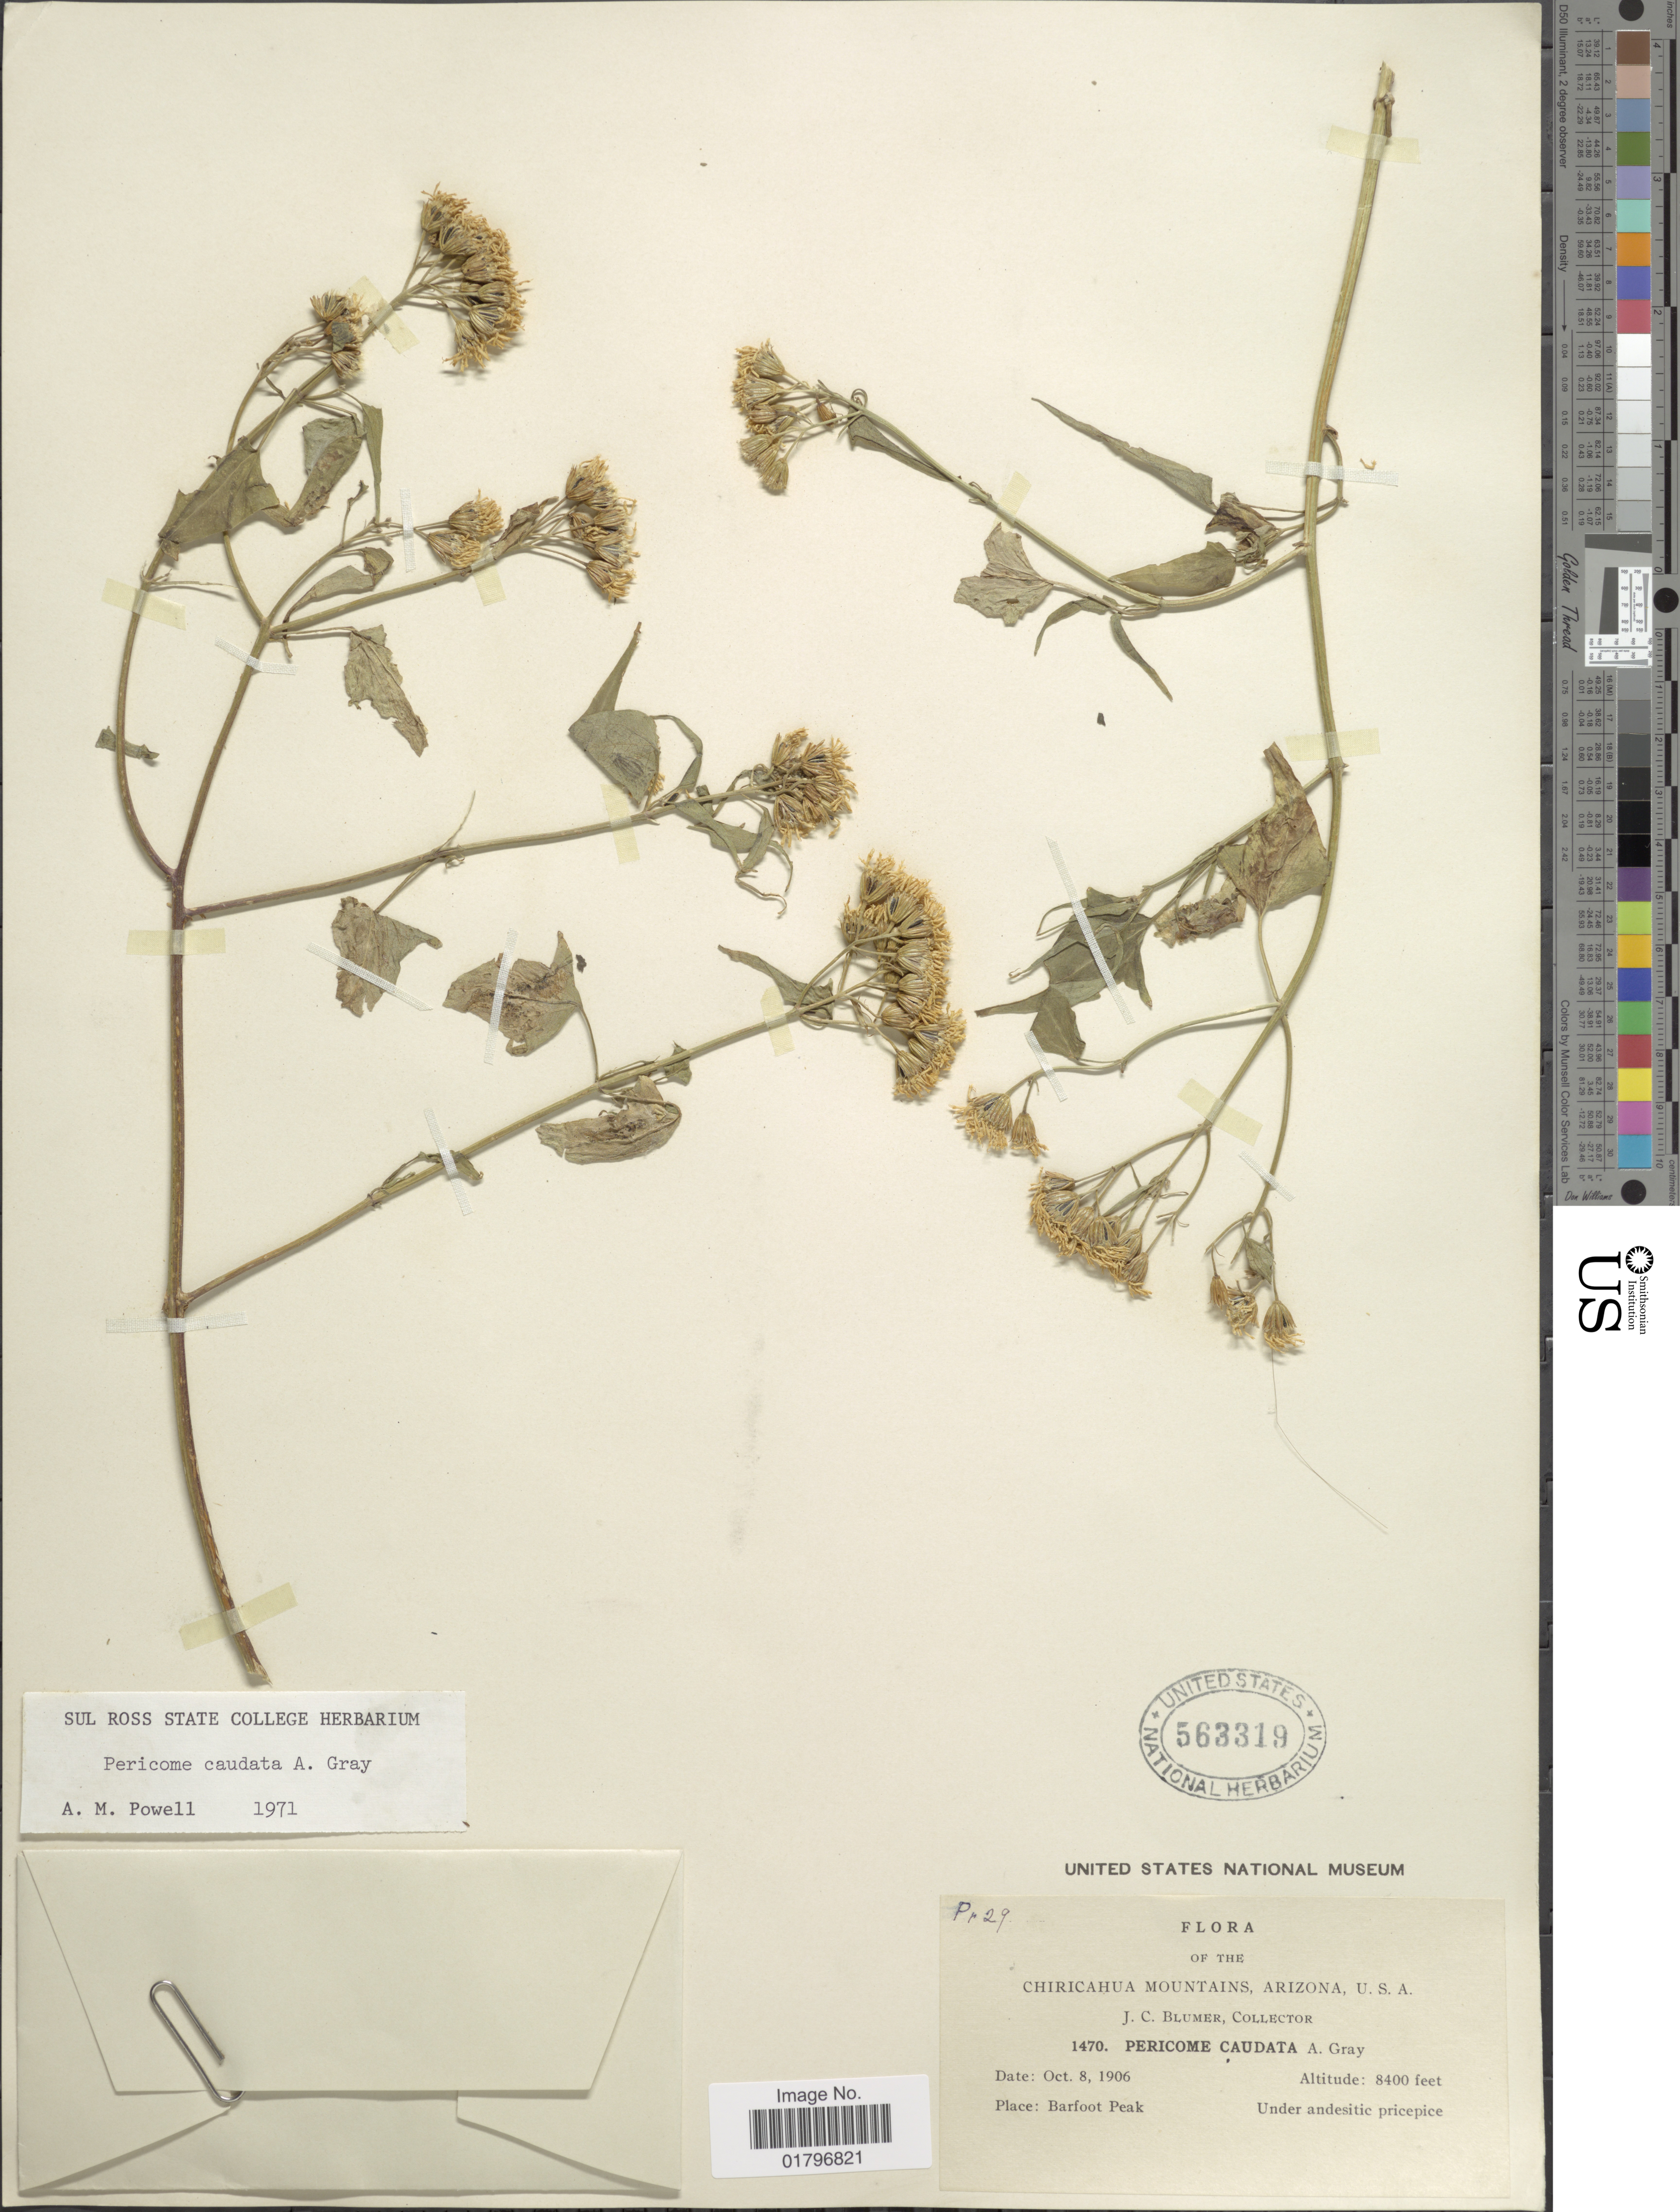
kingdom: Plantae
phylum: Tracheophyta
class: Magnoliopsida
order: Asterales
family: Asteraceae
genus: Pericome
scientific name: Pericome caudata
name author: A. Gray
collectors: J. C. Blumer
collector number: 1470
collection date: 1906-10-08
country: United States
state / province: Arizona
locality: Chiricahua Mountains, Arizona, U.S.A. Barfoot Peak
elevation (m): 2560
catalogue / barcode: US 563319